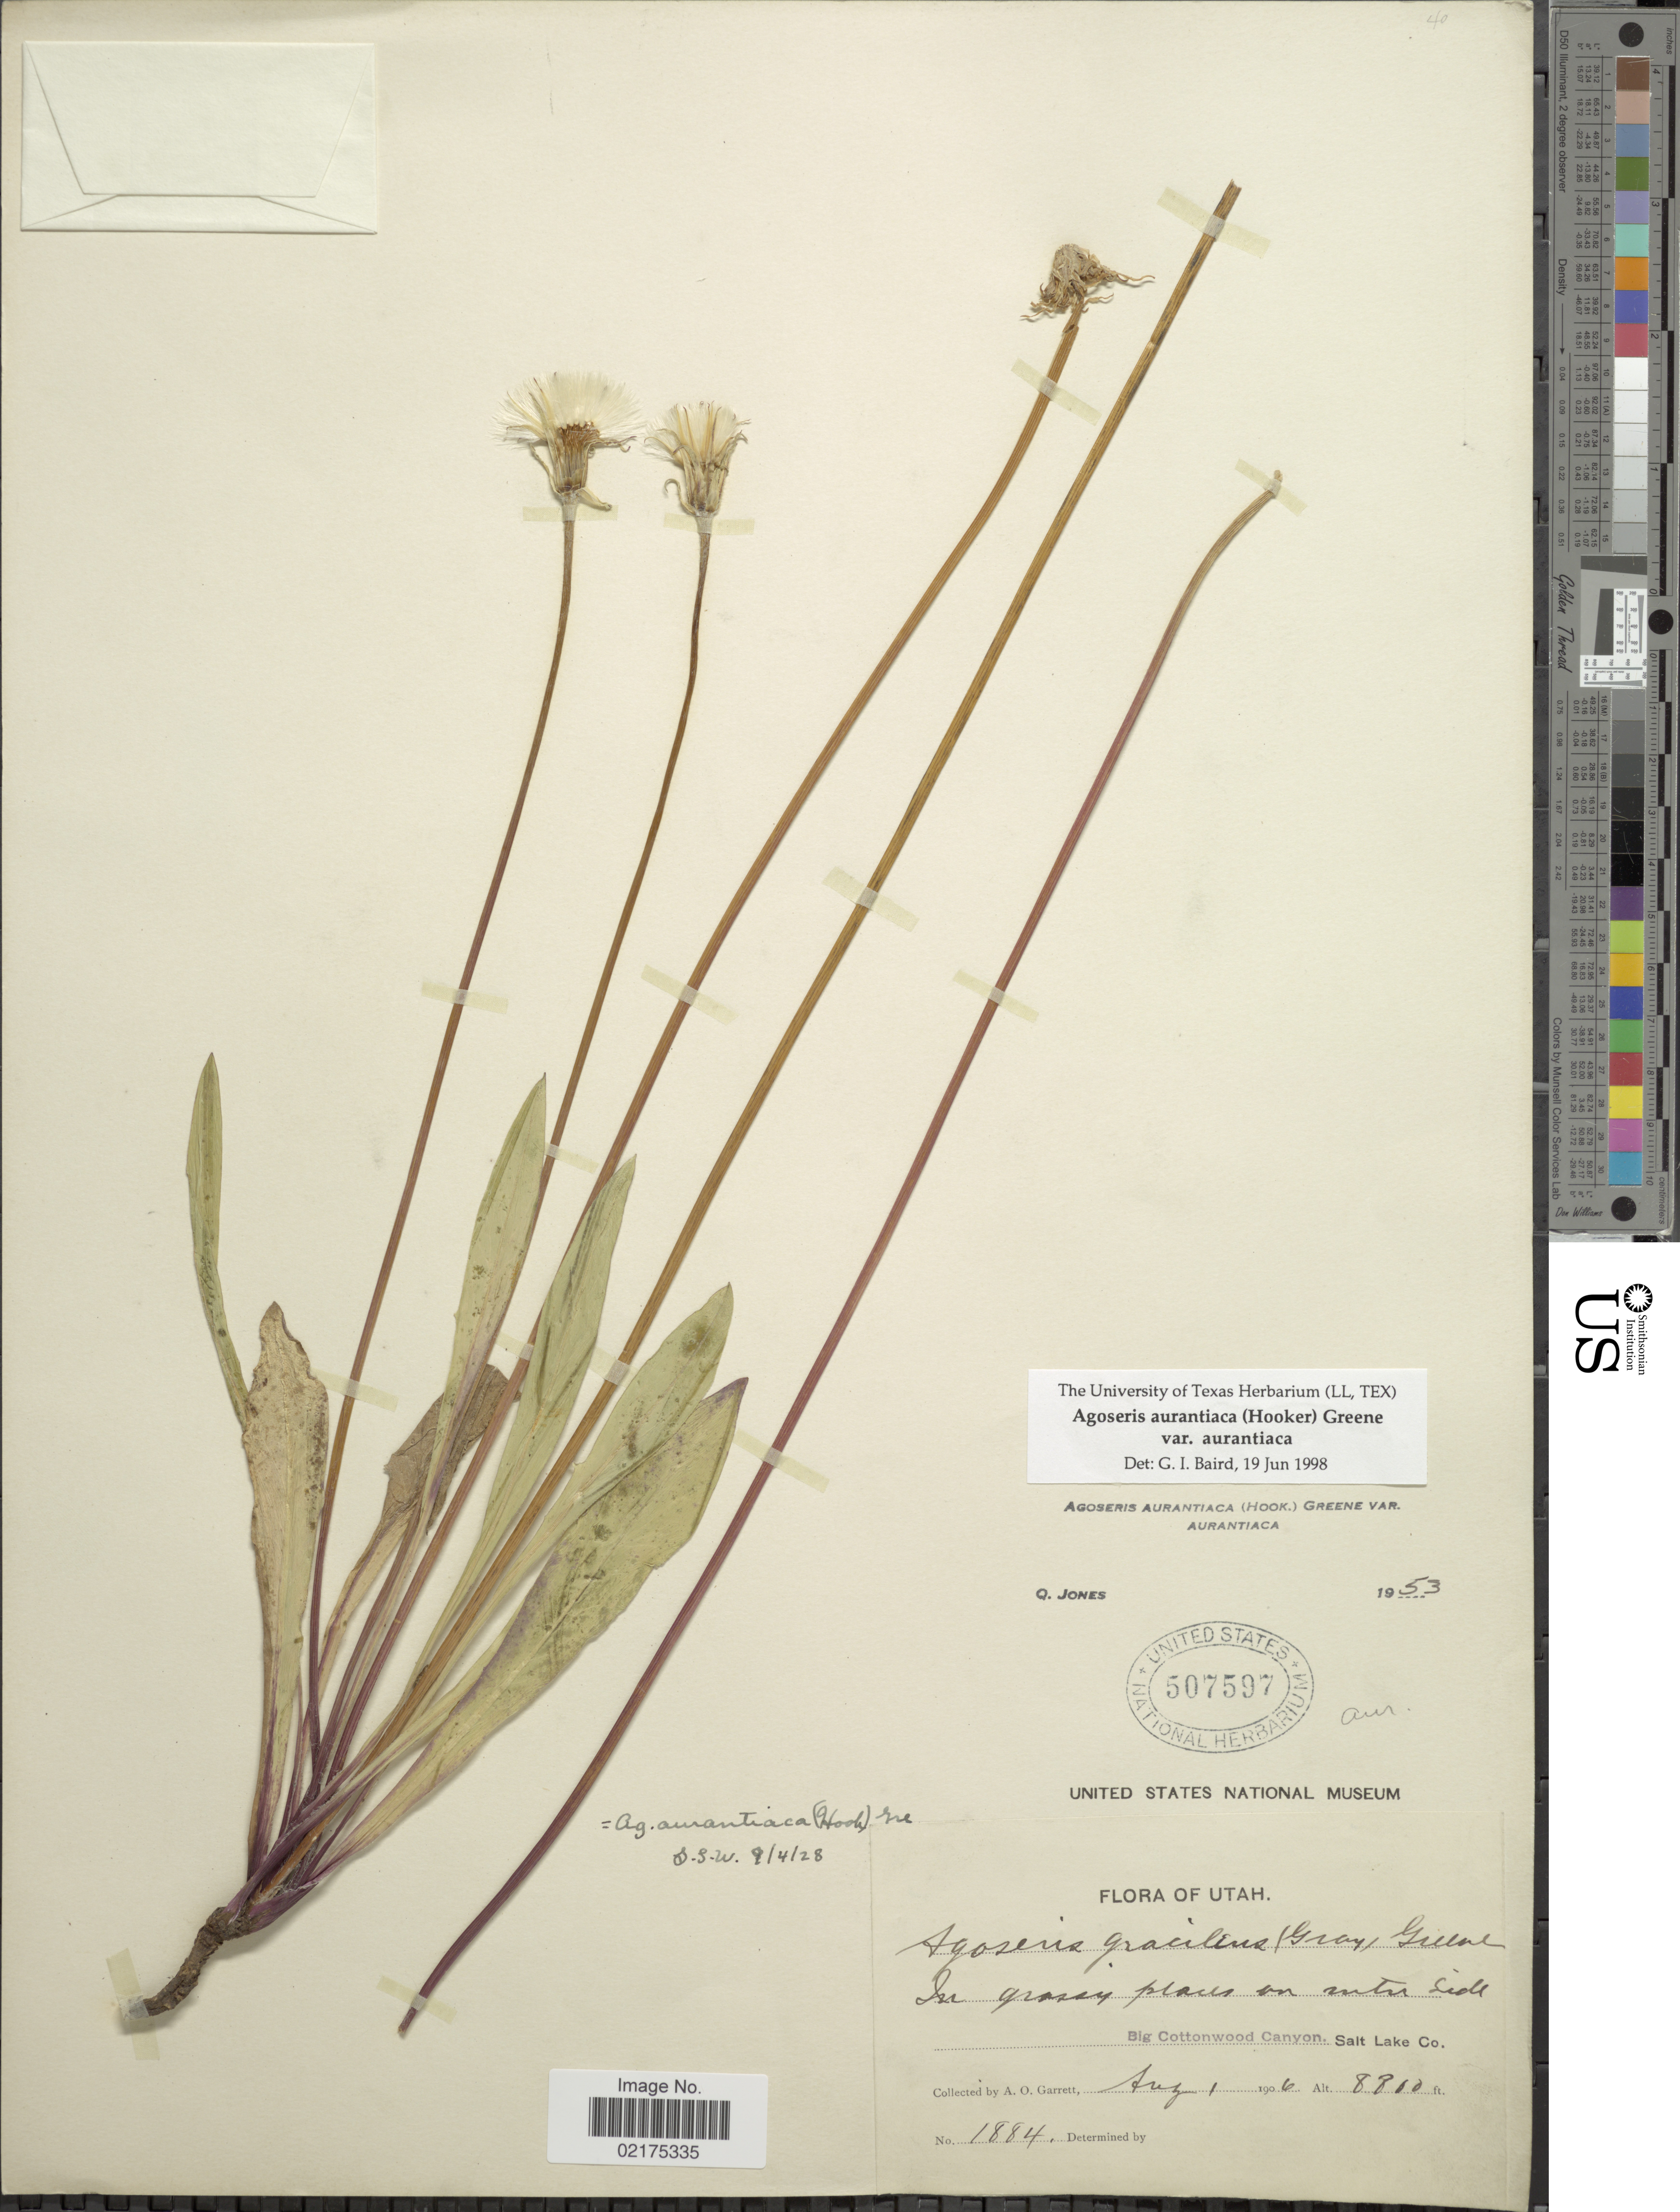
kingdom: Plantae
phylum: Tracheophyta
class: Magnoliopsida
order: Asterales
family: Asteraceae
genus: Agoseris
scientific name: Agoseris aurantiaca var. aurantiaca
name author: (Hook.) Greene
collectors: A. O. Garrett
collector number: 1884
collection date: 1906-08-01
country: United States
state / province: Utah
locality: Big Cottonwood Canyon, Salt Lake Co.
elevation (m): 2682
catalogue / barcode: US 507597